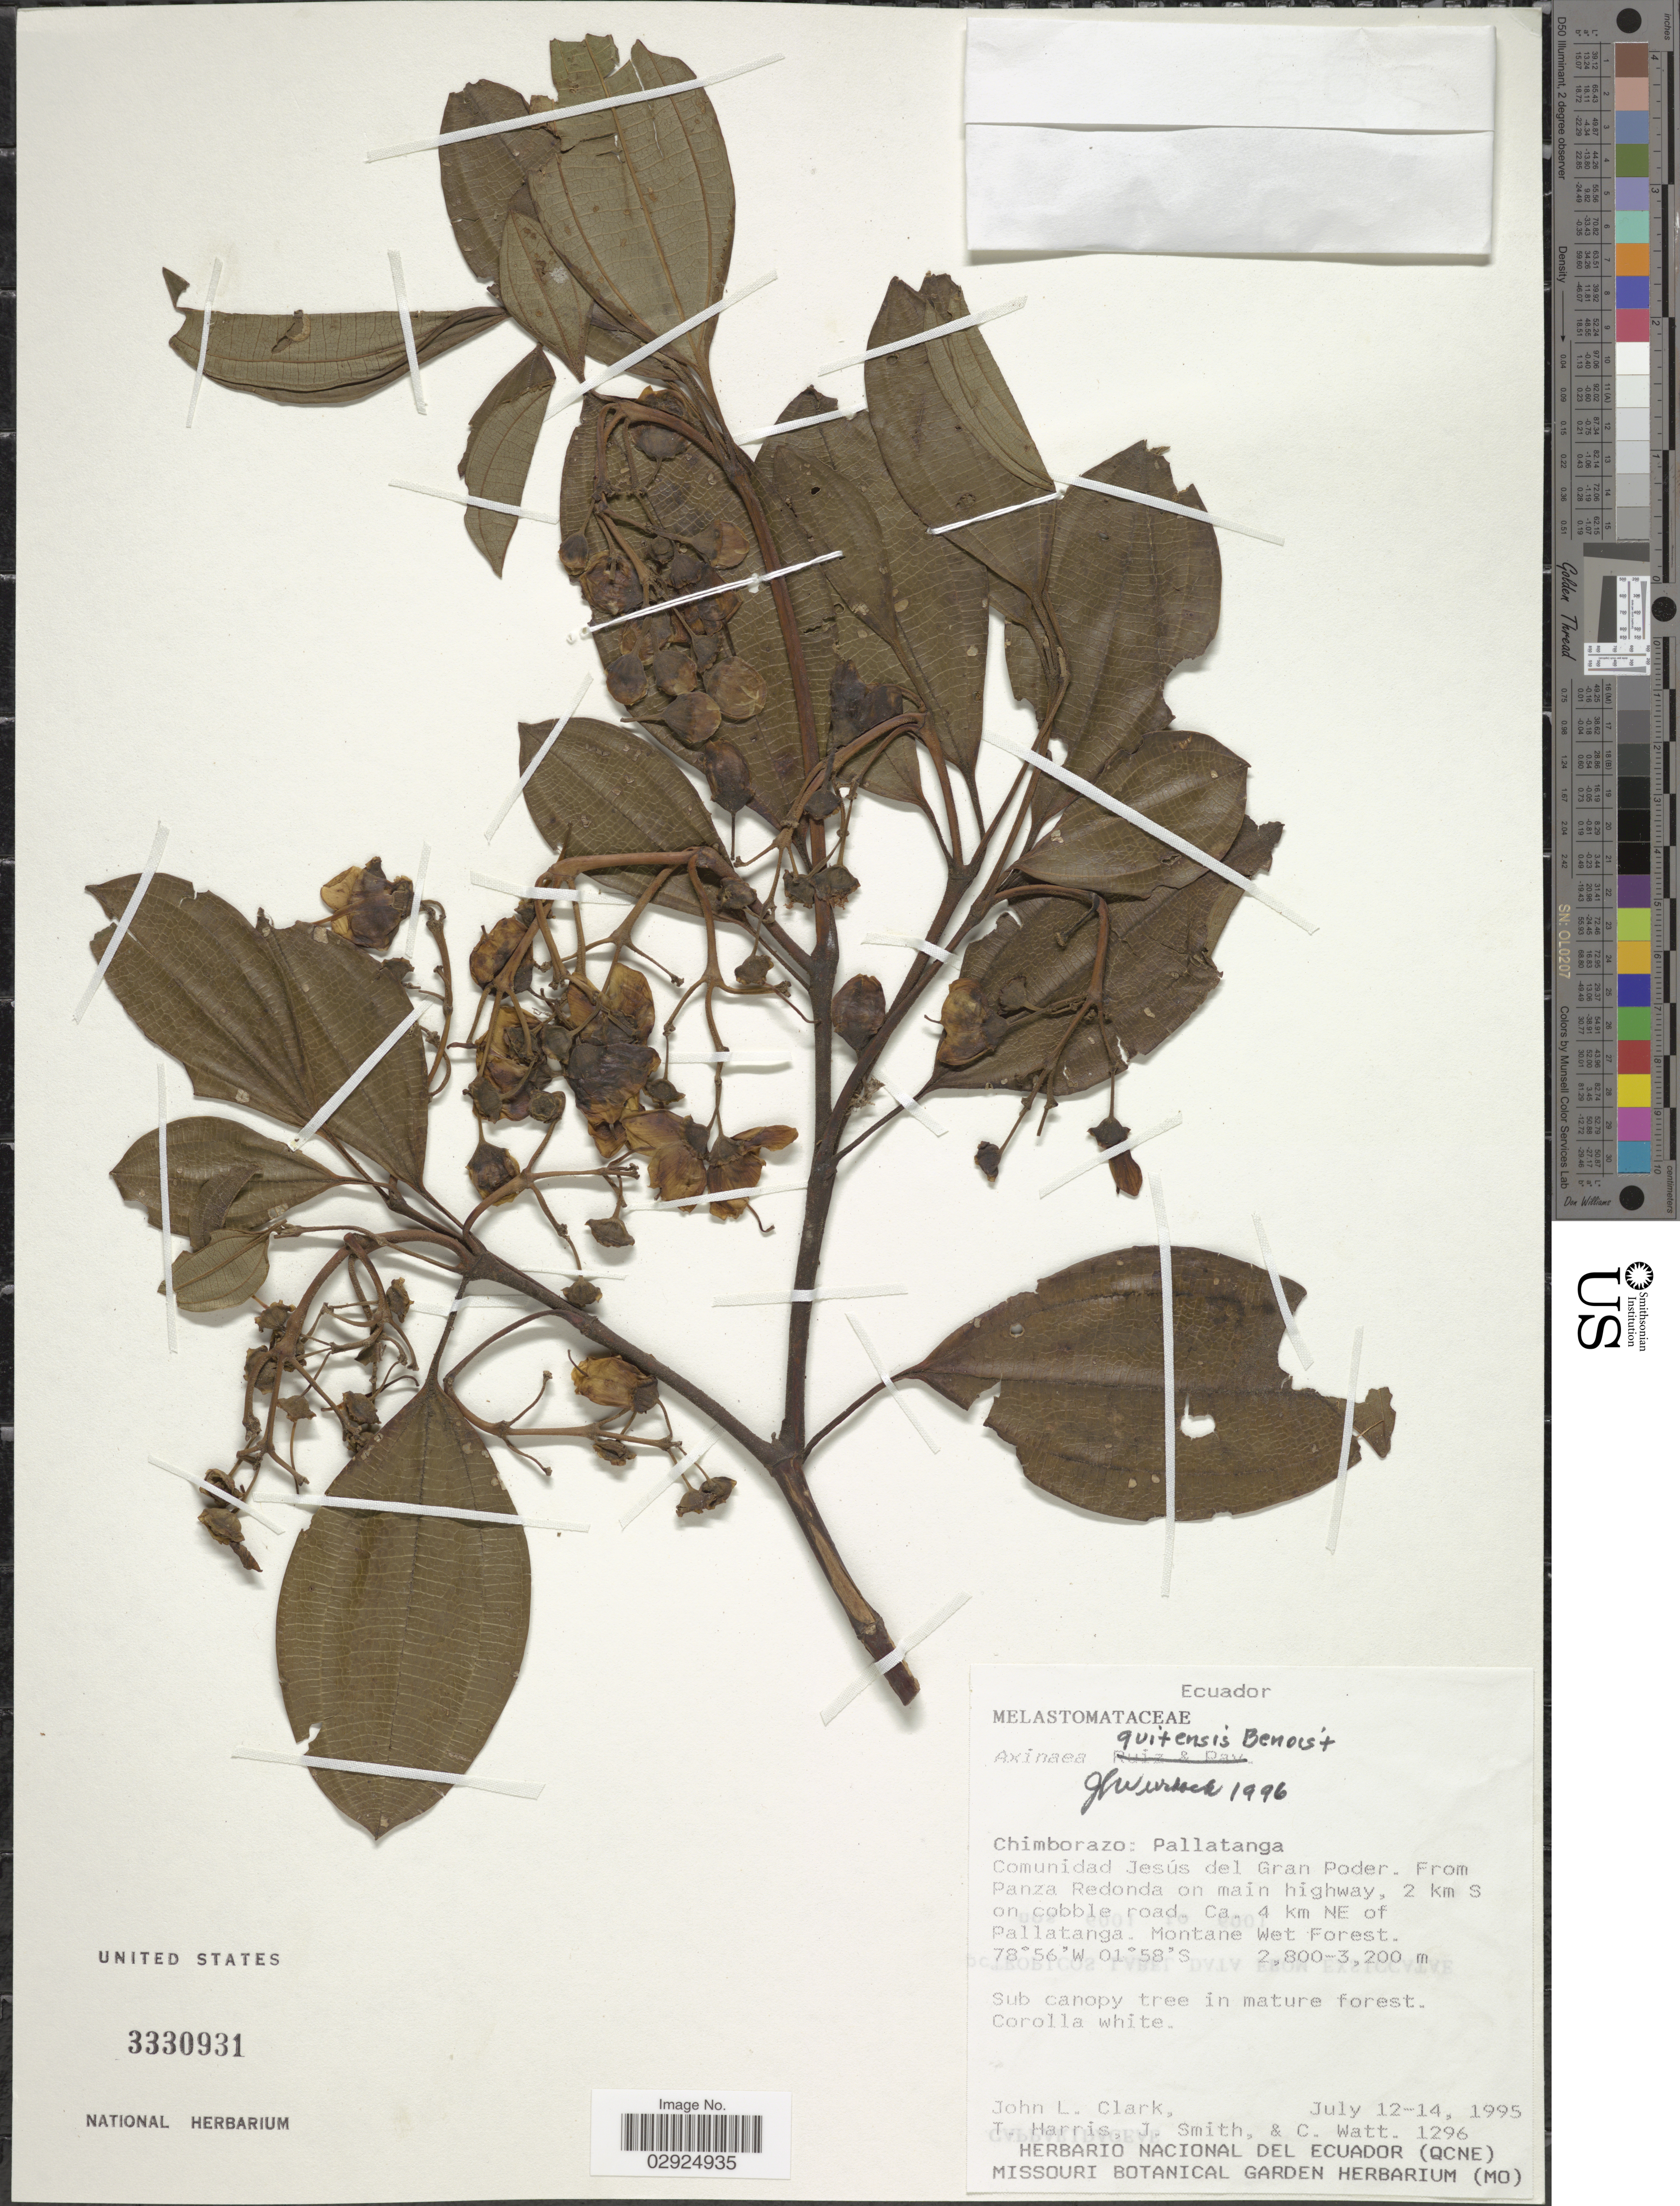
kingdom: Plantae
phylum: Tracheophyta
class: Magnoliopsida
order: Myrtales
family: Melastomataceae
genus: Axinaea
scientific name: Axinaea quitensis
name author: Benoist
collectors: J. L. Clark, T. Harris, J. Smith & C. Watt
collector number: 1296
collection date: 1995-07-12/1995-07-14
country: Ecuador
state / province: Chimborazo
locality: Pallatanga, Comunidad Jesus del Gran Poder, From Panza Redonda on main highway, 2 km S on cobble road, Ca. 4 km NE of Pallatanga.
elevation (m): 2800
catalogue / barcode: US 3330931